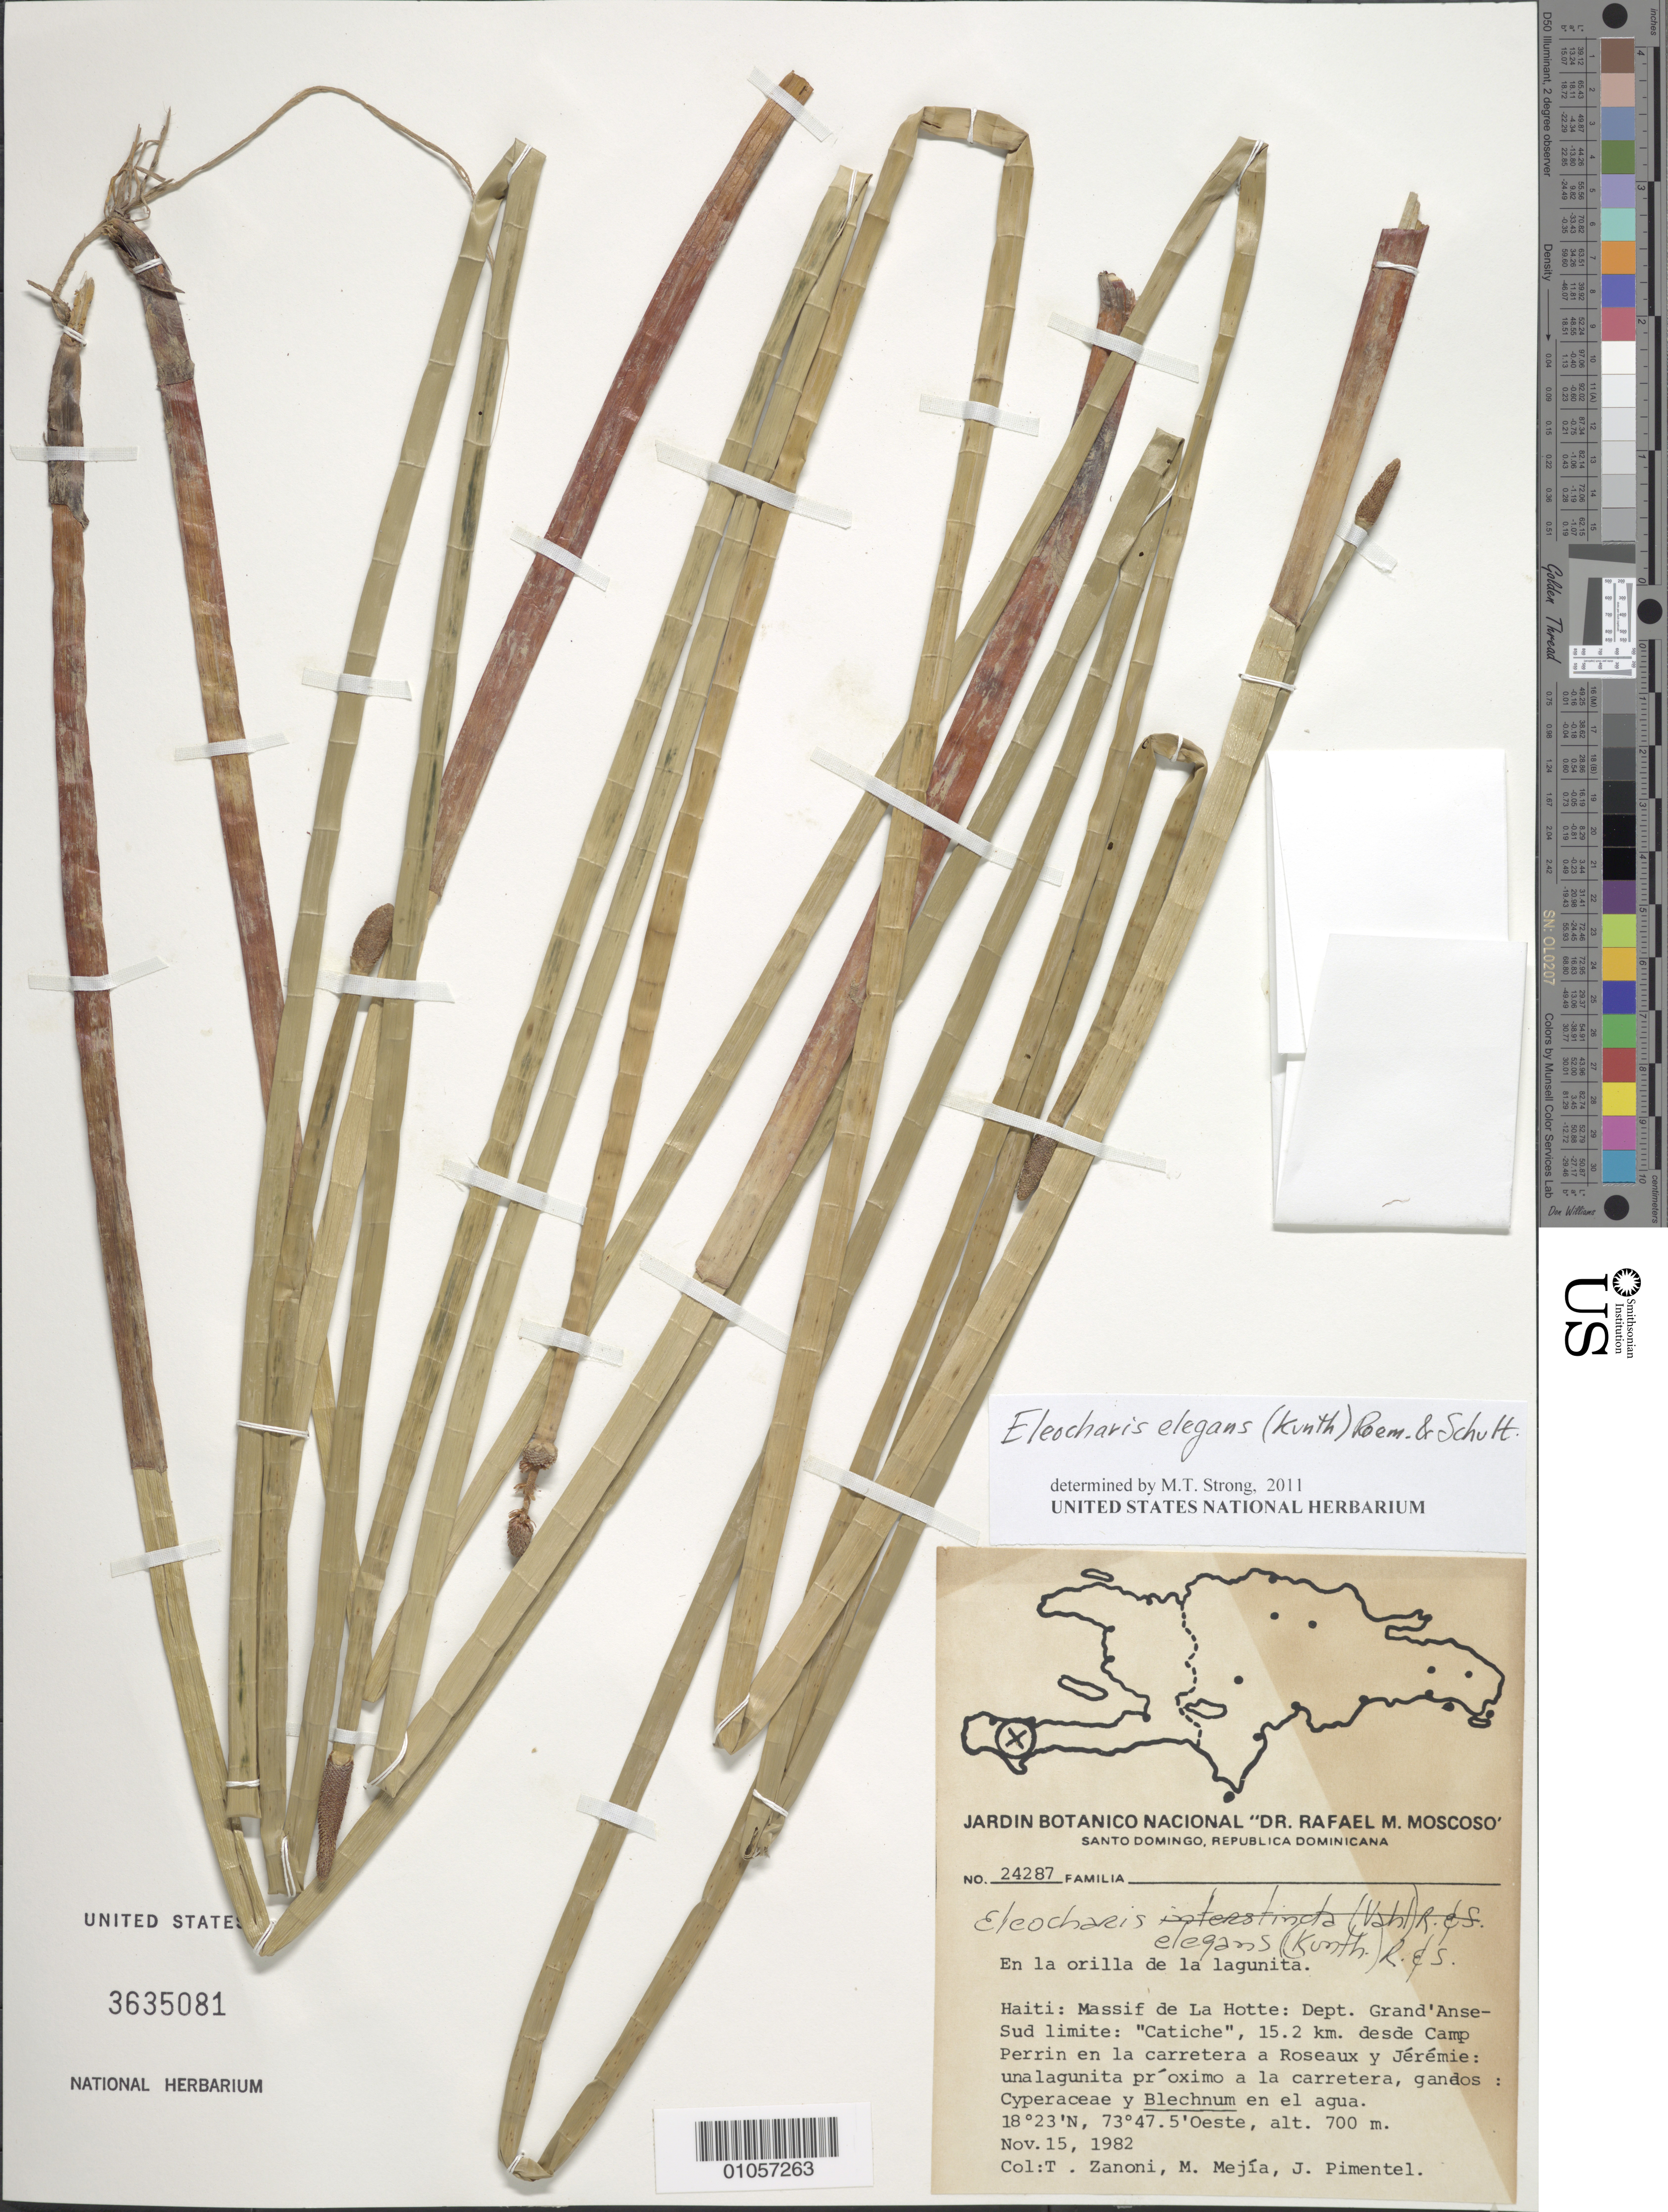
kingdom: Plantae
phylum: Tracheophyta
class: Liliopsida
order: Poales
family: Cyperaceae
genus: Eleocharis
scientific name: Eleocharis elegans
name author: (Kunth) Roem. & Schult.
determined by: Strong, M. T., (US), Smithsonian Institution - National Museum of Natural History (UNITED STATES)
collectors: T. A. Zanoni, M. Mejia & J. Pimentel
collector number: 24287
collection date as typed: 15 Nov 1982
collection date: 1982-11-15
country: Haiti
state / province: Grand Anse-Sud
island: Hispaniola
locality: Massif de La Hotte, 15.2 km desde Camp Perrin en la carretera a Roseaux y Jérémie, un alagunita proximo a la carretera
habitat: En la orilla de la lagunita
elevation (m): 700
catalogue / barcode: US 3635081